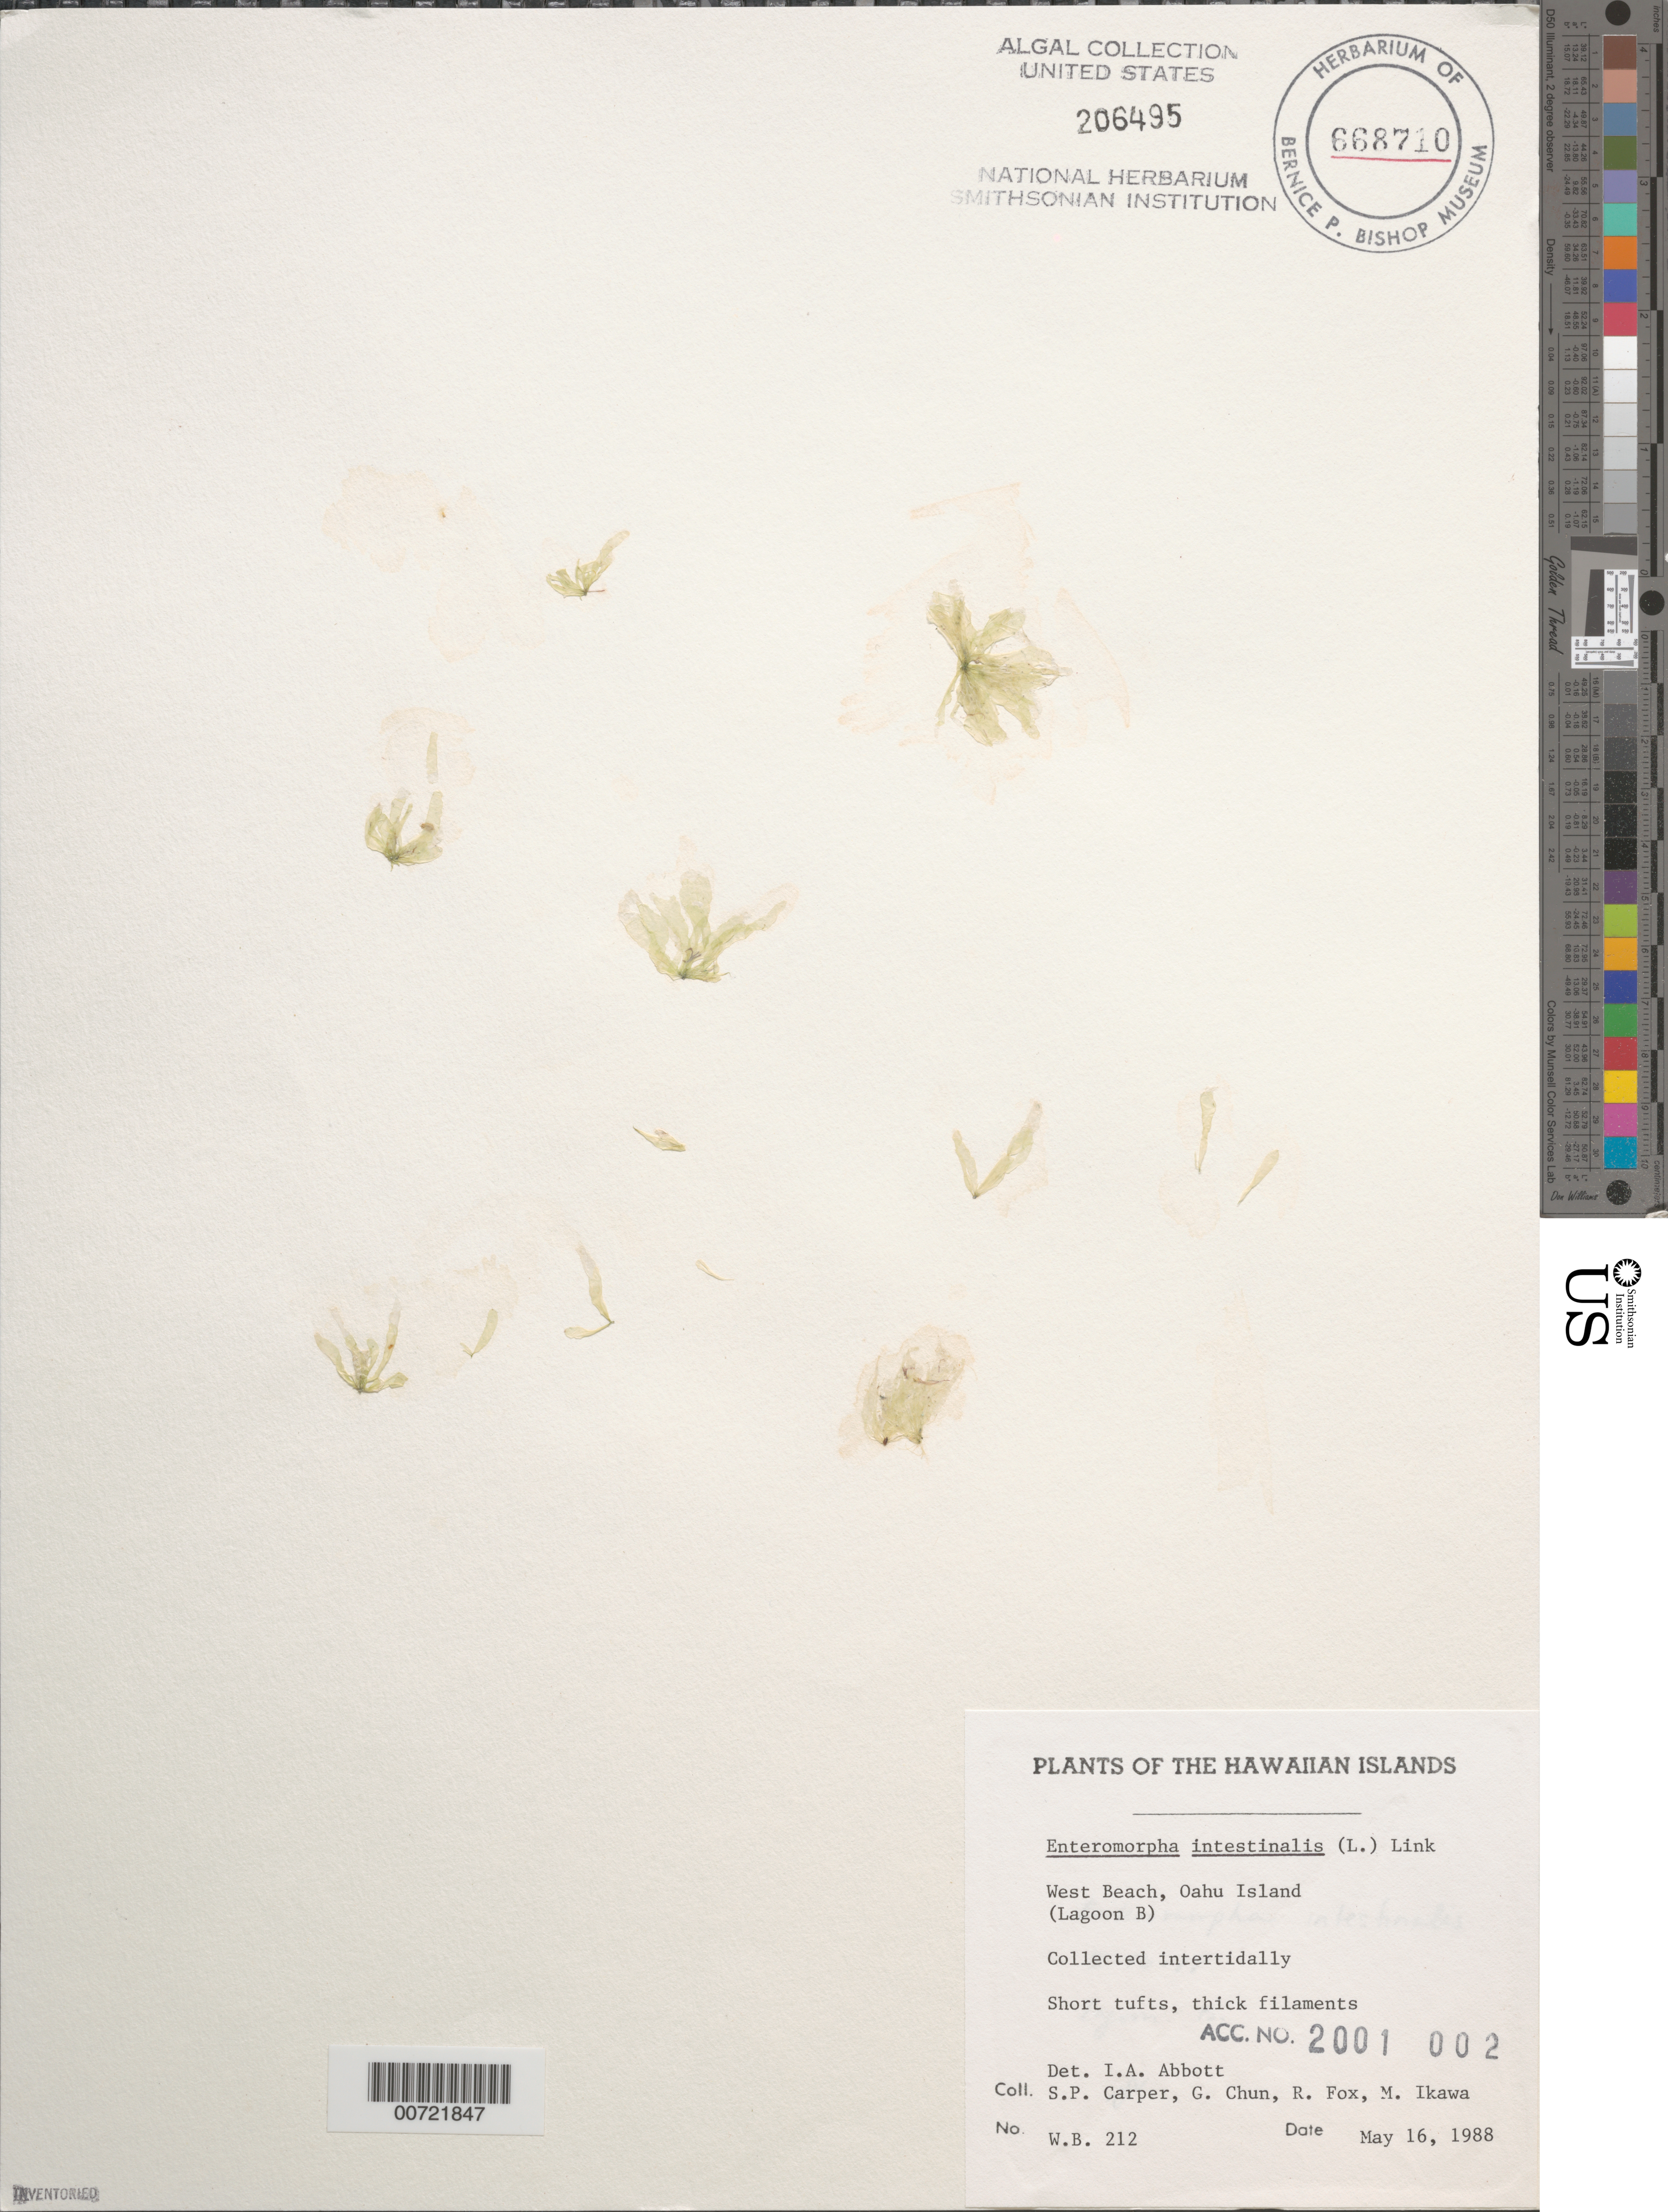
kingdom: Plantae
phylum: Chlorophyta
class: Ulvophyceae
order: Ulvales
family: Ulvaceae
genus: Ulva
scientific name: Ulva intestinalis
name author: L.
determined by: Algae name updating Project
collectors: S. Carper, G. Chun, R. Fox & M. Ikawa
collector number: WB 212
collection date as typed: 16 May 1988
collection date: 1988-05-16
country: United States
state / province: Hawaii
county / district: Honolulu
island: Oahu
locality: West Beach (Lagoon B)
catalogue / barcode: US 206495